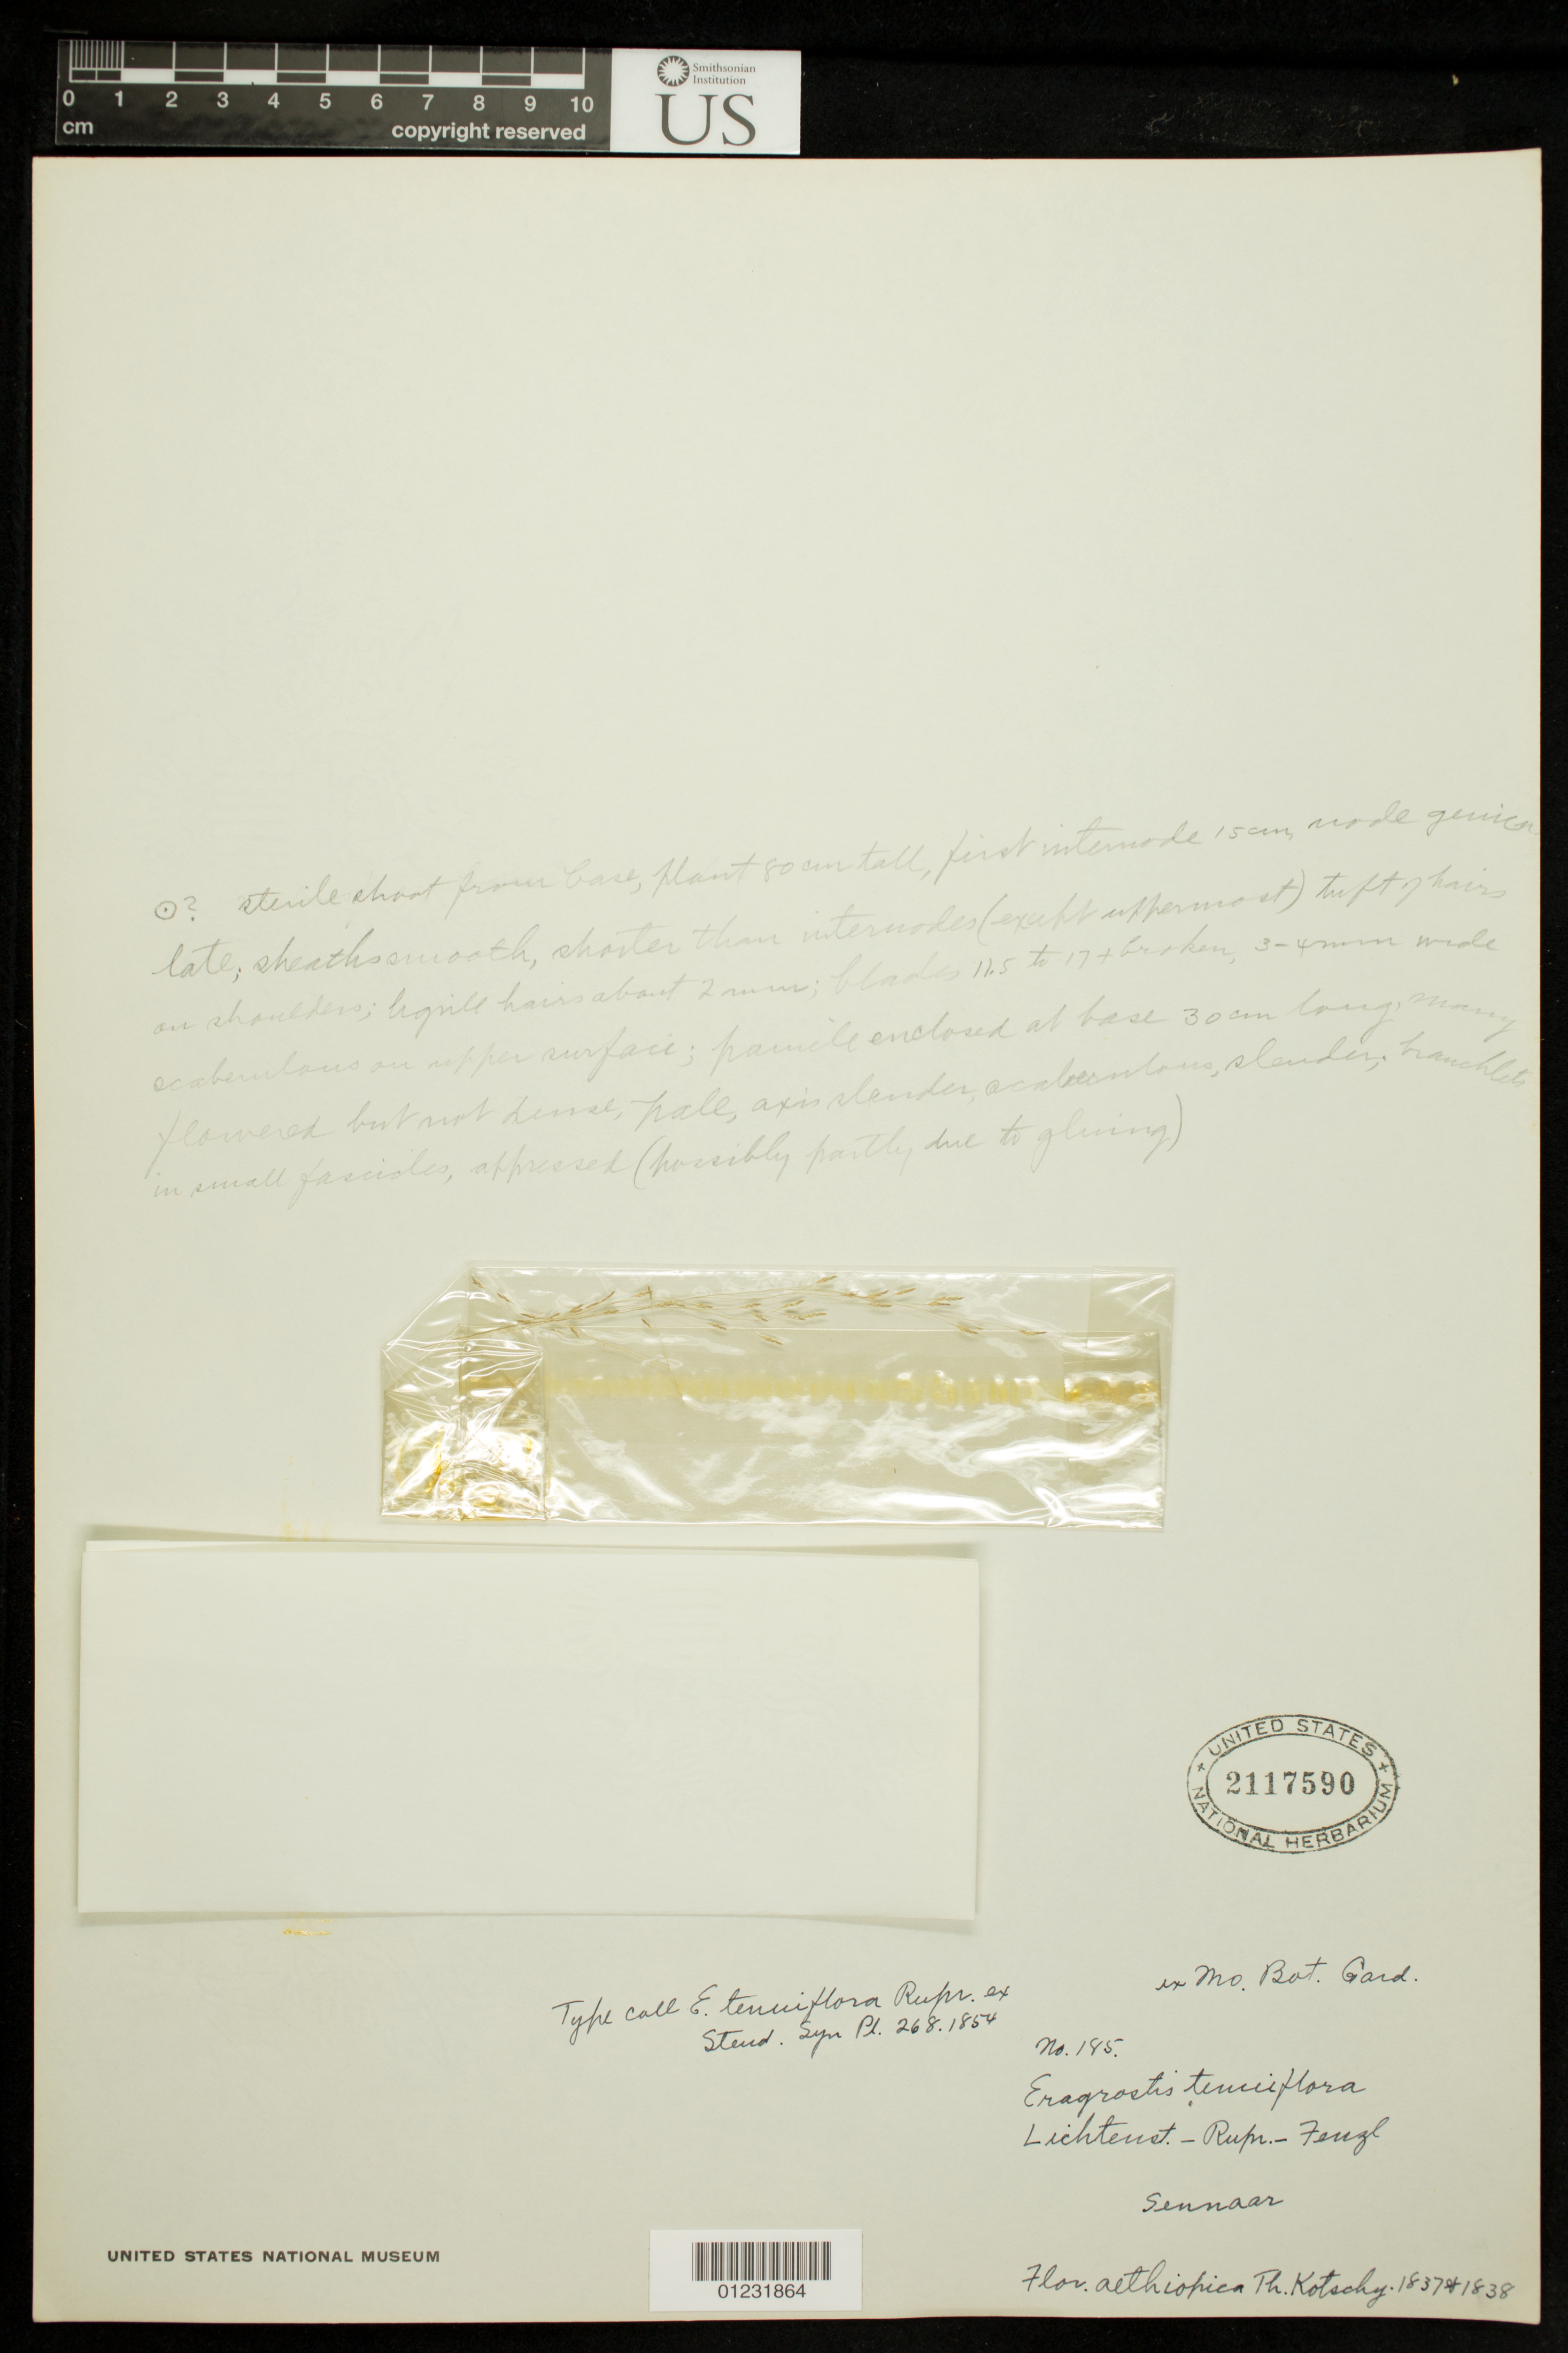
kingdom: Plantae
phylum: Tracheophyta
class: Liliopsida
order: Poales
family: Poaceae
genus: Eragrostis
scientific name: Eragrostis tenuiflora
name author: Rupr. ex Steud.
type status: Type Collection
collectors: K. G. Kotschy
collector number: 185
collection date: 1837/1838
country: Ethiopia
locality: Sennaar.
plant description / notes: Fragmentary material of type specimen ex Mo. Bot. Gard.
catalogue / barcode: US 2117590